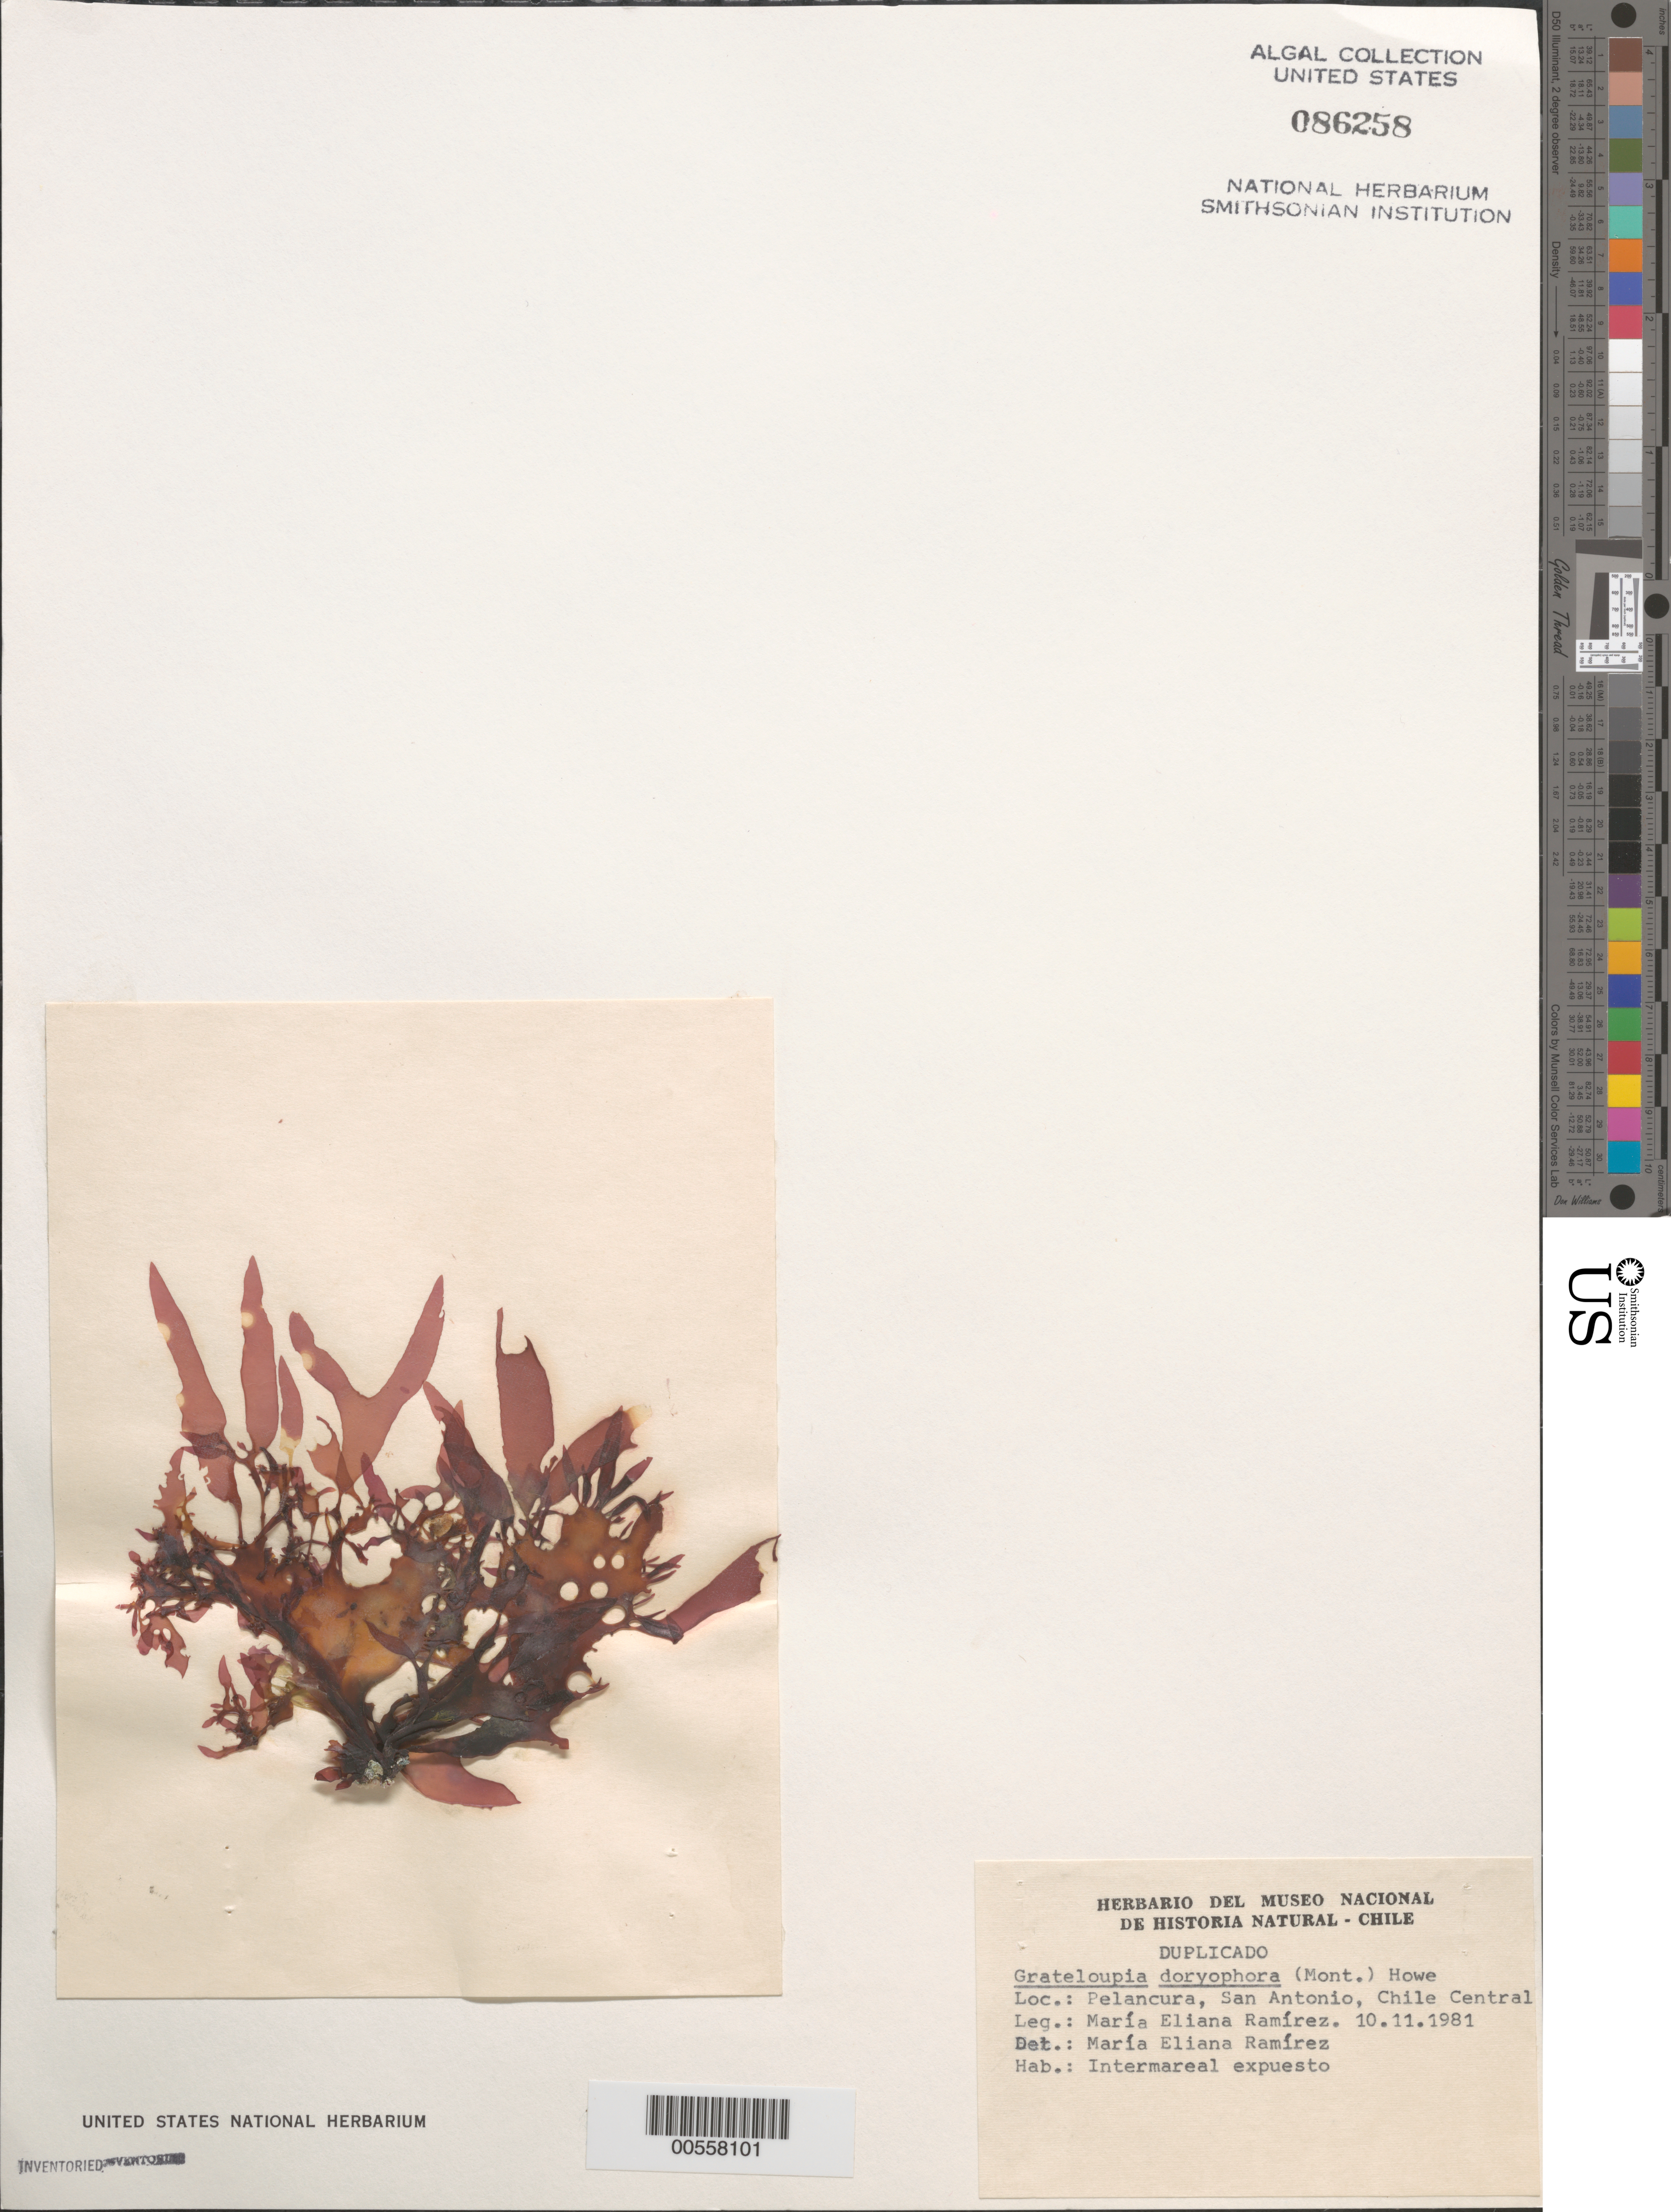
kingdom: Plantae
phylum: Rhodophyta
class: Florideophyceae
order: Halymeniales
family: Halymeniaceae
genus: Grateloupia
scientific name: Grateloupia doryphora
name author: (Mont.) Howe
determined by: Ramírez, M. E.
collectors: M. E. Ramirez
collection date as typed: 10 Nov 1981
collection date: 1981-11-10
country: Chile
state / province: Región Metropolitana (RM)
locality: Pelancura, san antonio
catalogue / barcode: US 86258